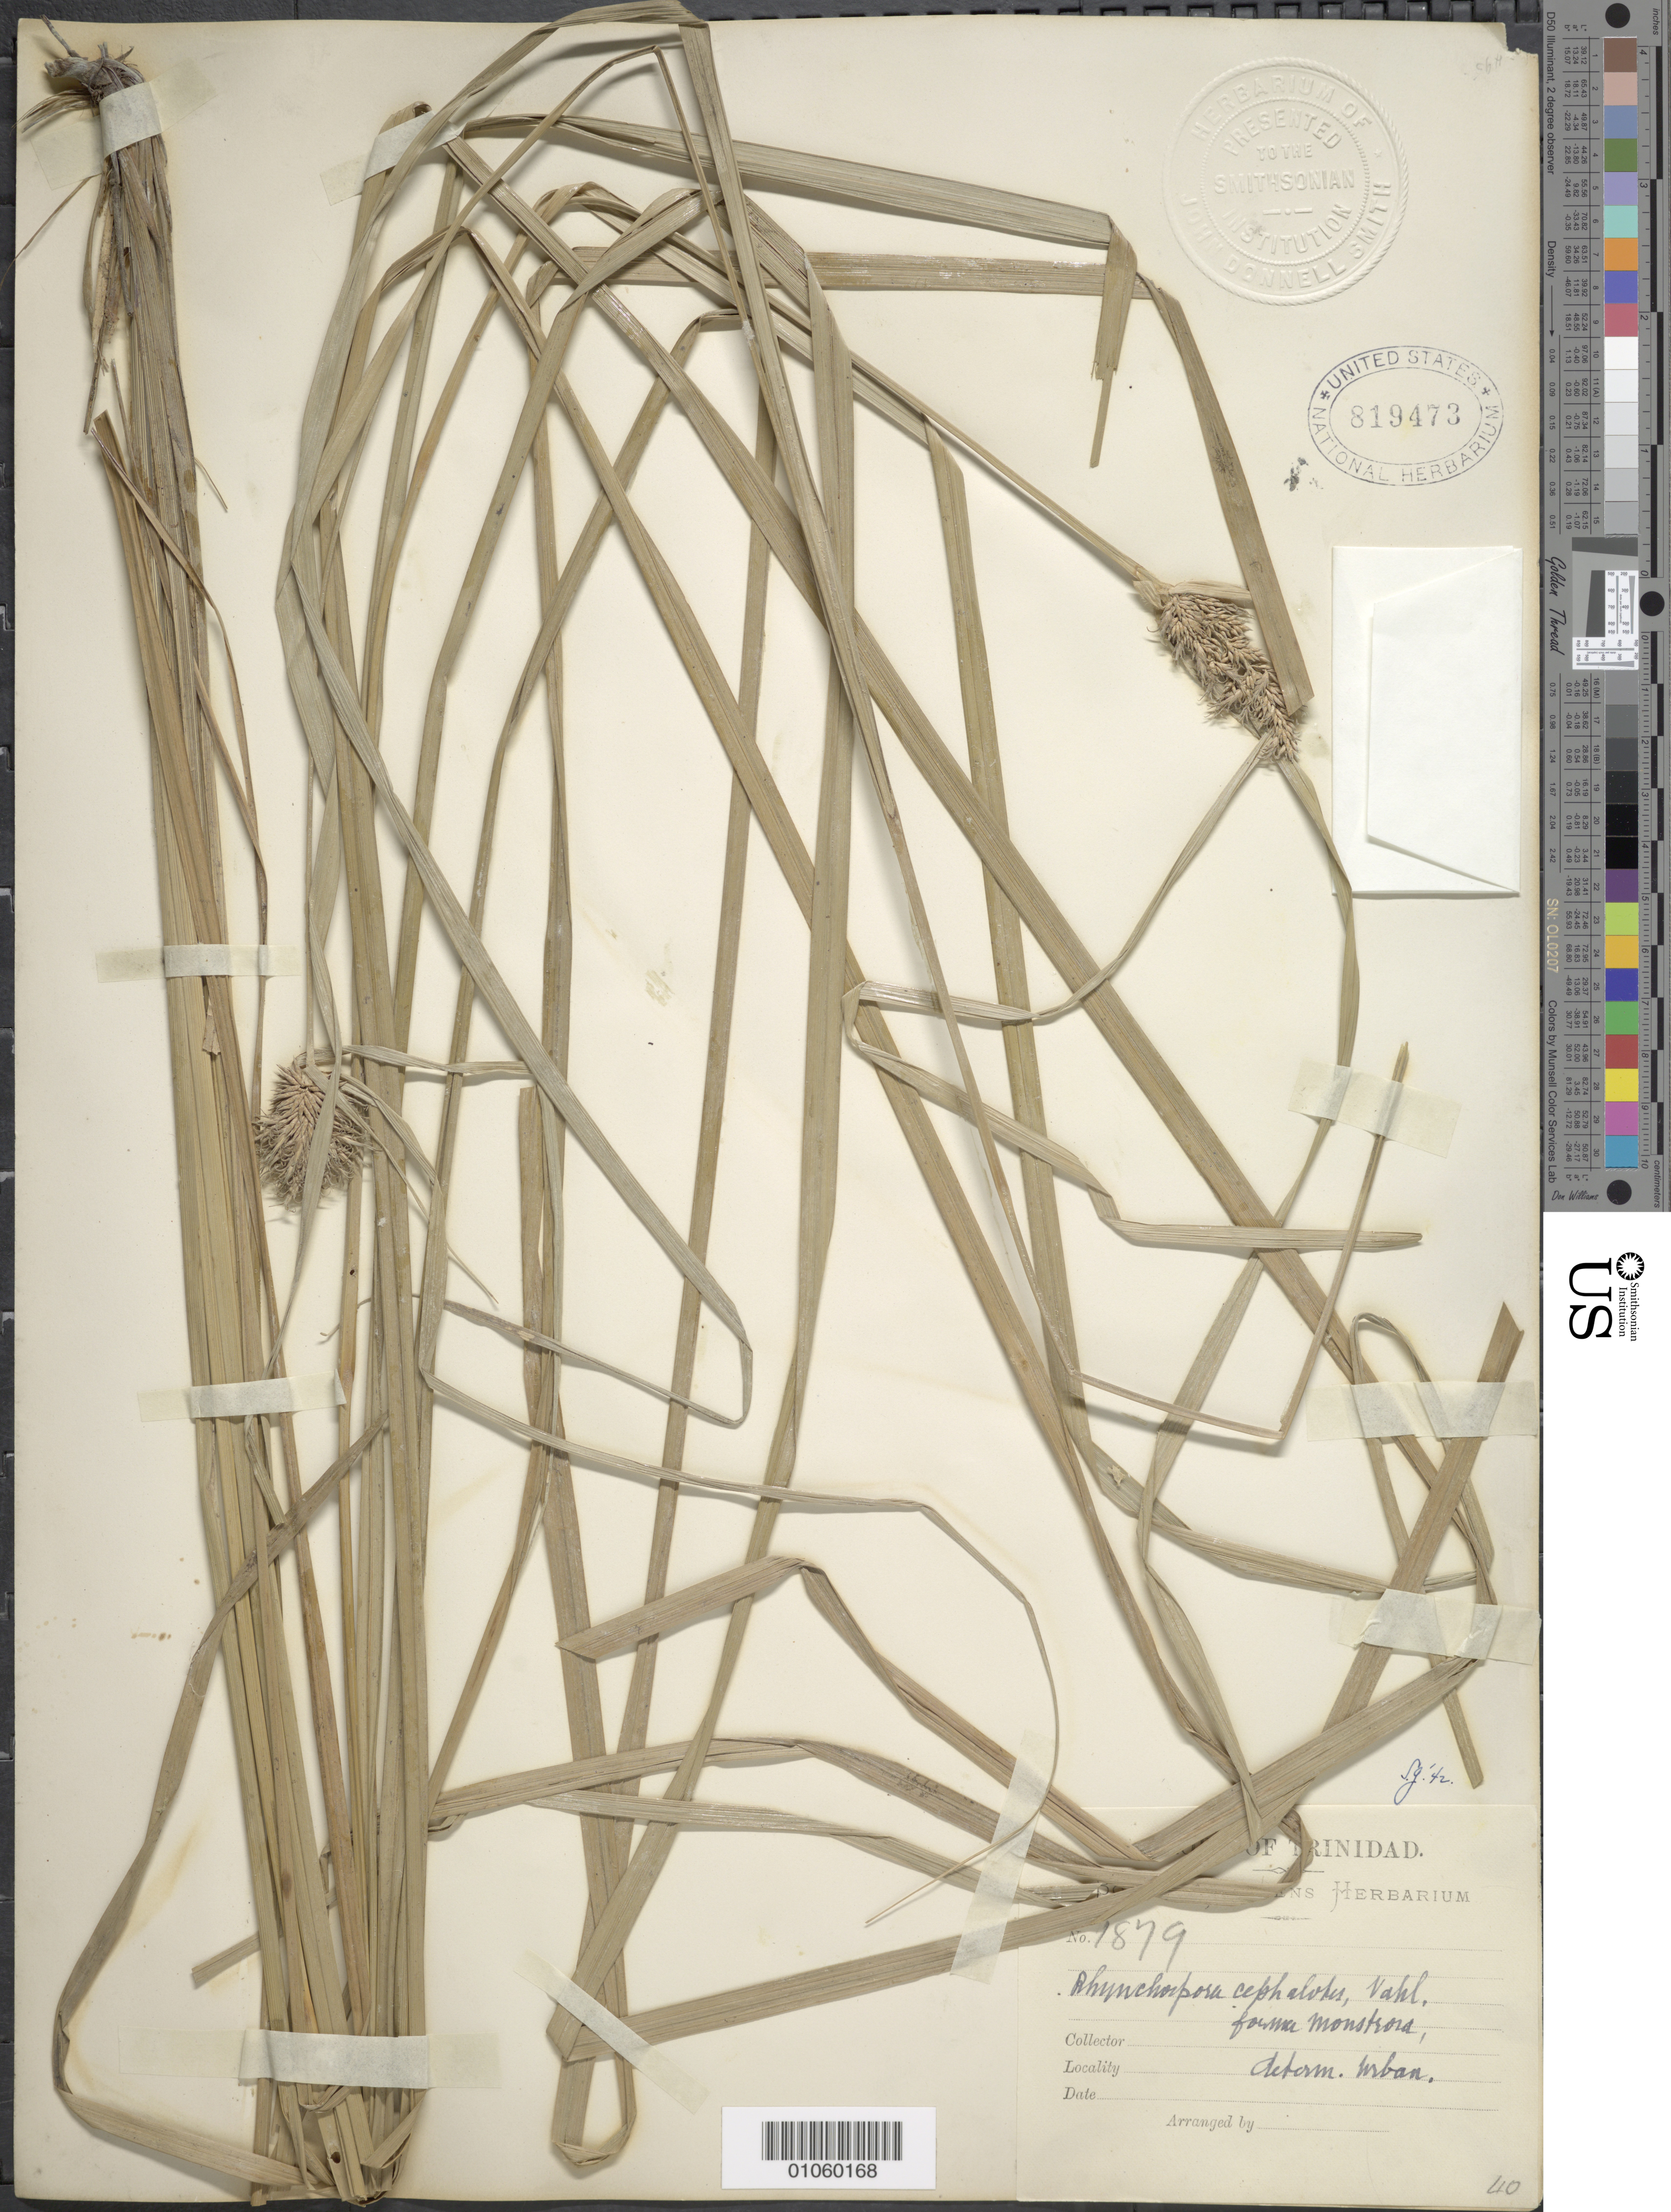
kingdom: Plantae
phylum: Tracheophyta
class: Liliopsida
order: Poales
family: Cyperaceae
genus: Rhynchospora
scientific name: Rhynchospora cephalotes var. cephalotes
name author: (L.) Vahl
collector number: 1879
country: Trinidad and Tobago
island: Trinidad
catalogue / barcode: US 819473